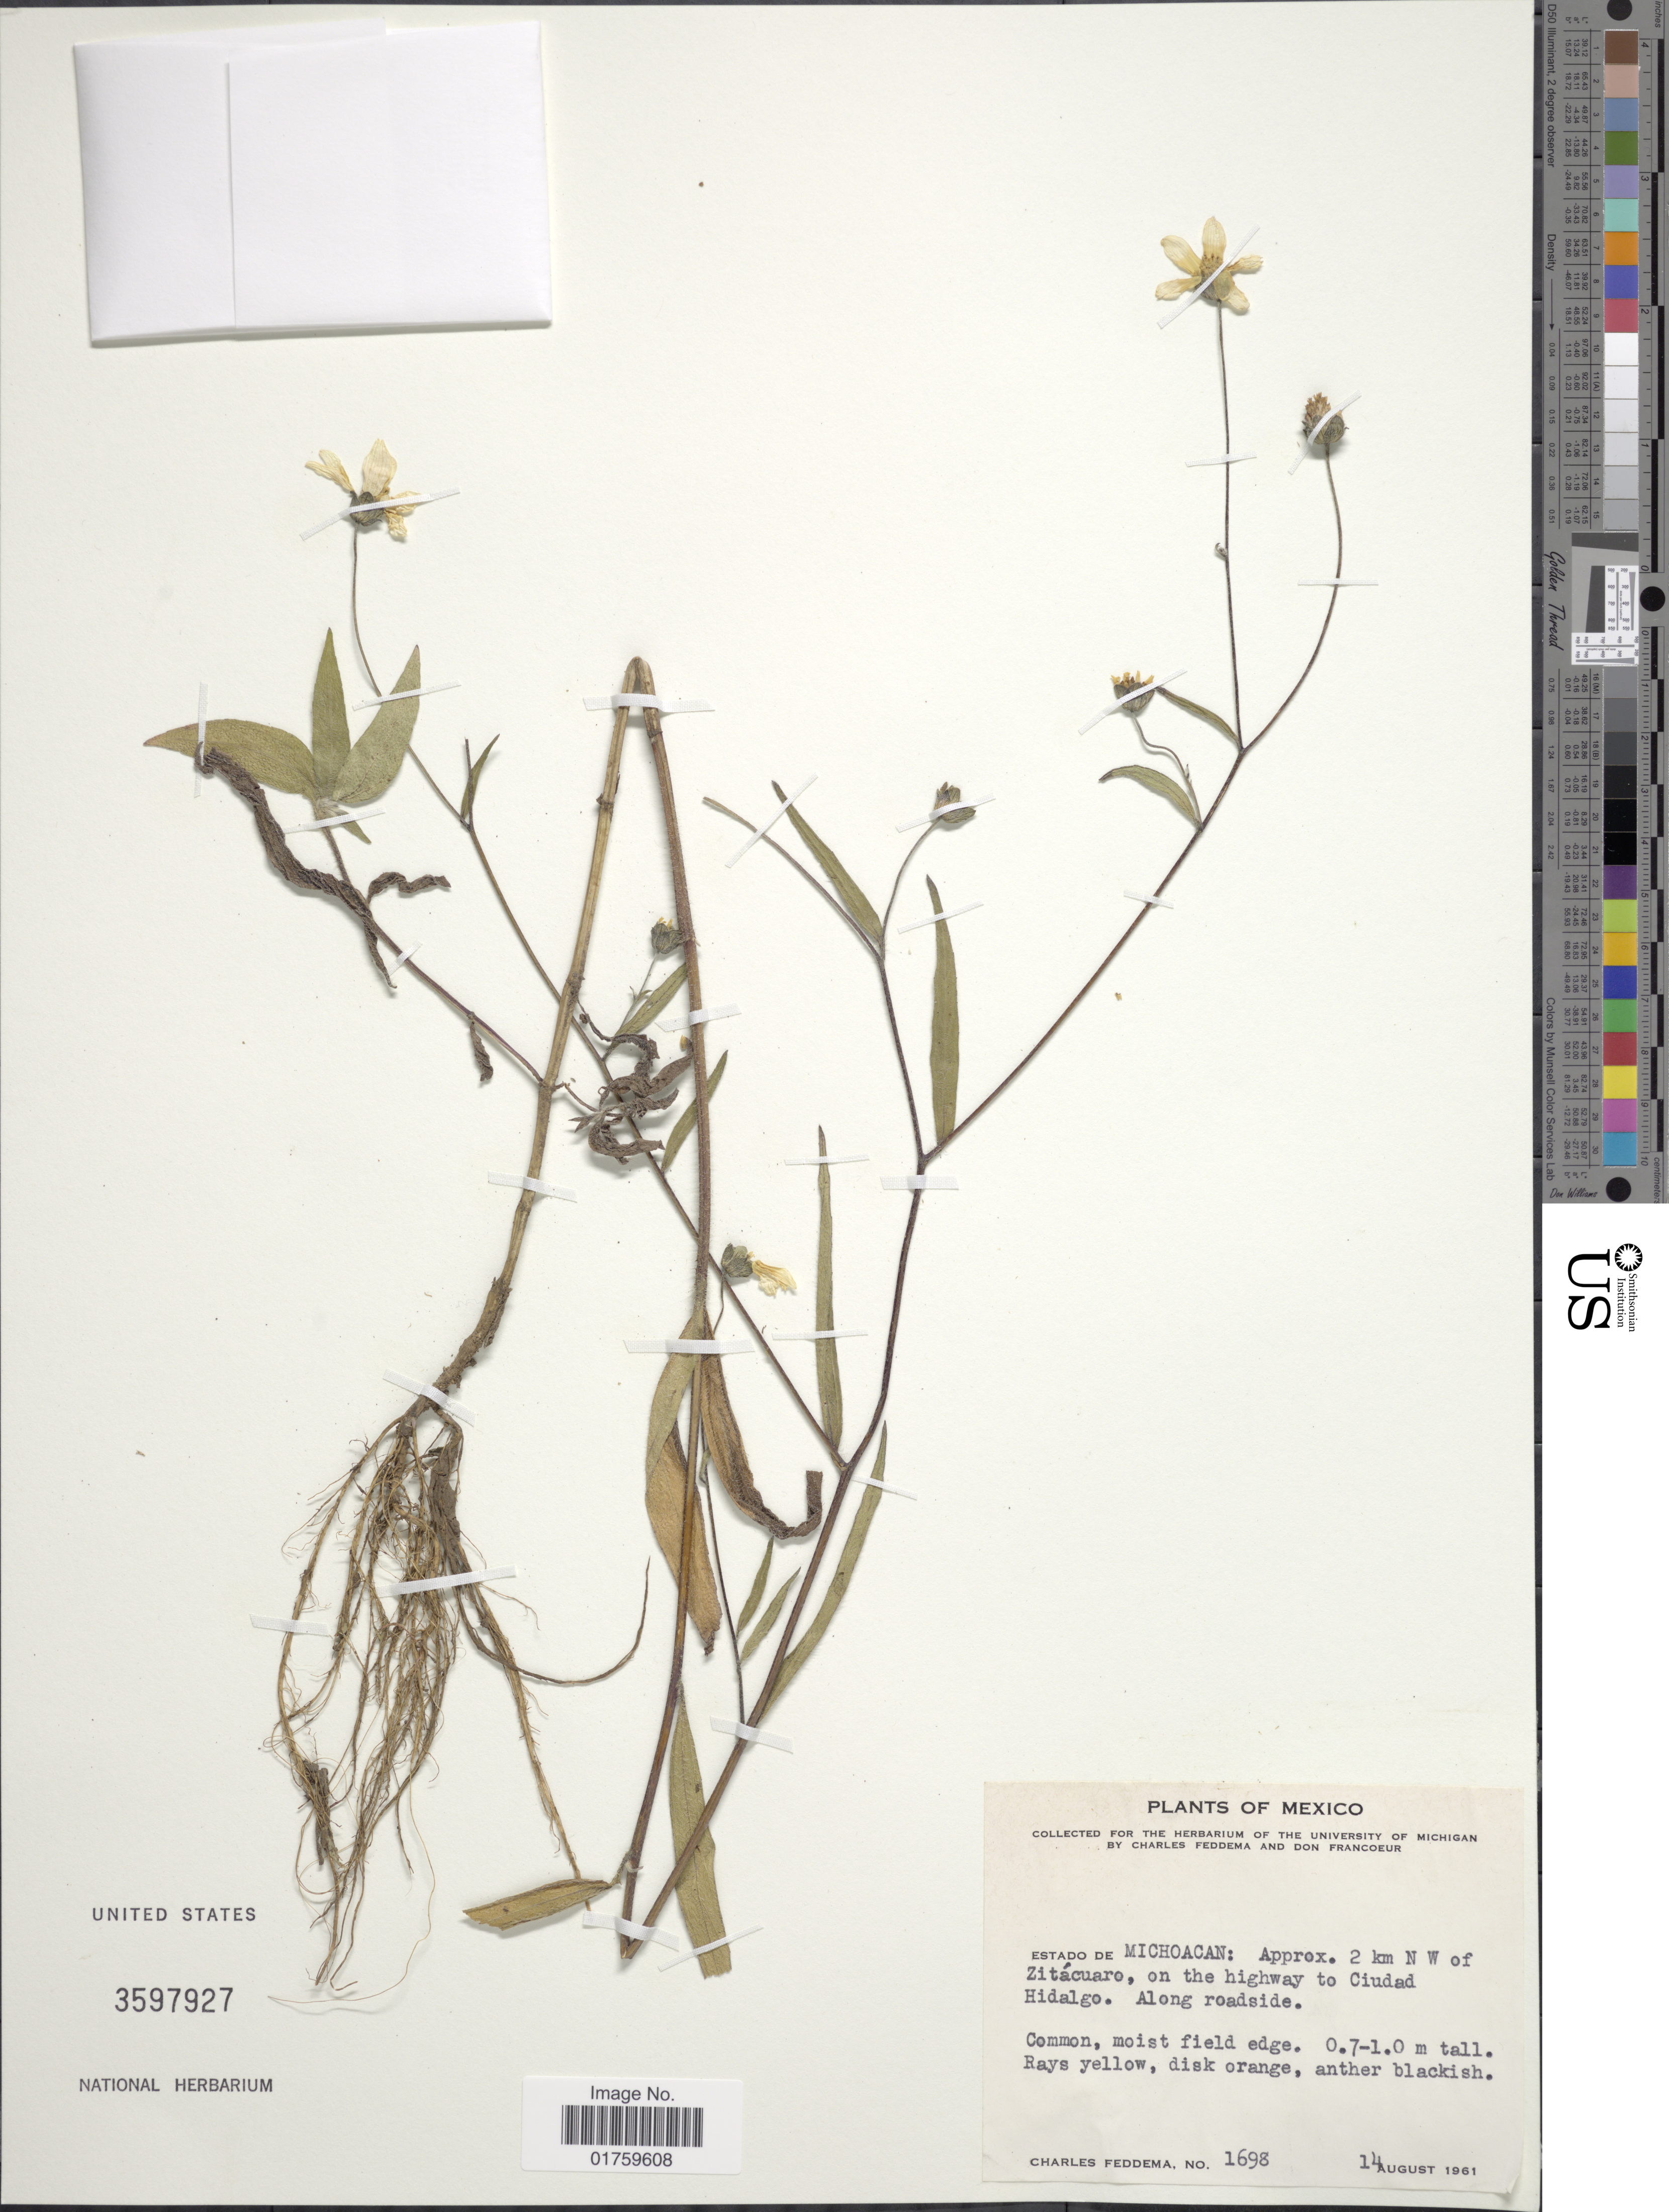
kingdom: Plantae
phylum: Tracheophyta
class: Magnoliopsida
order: Asterales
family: Asteraceae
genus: Aldama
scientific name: Aldama dentata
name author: La Llave ex La Llave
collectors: C. Feddema & D. Francoeur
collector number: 1698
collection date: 1961-08-14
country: Mexico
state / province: Michoacán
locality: Approx. 2 km NW of Zitacuaro, on the highway to Ciudad Hidalgo, along roadside.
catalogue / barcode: US 3597927